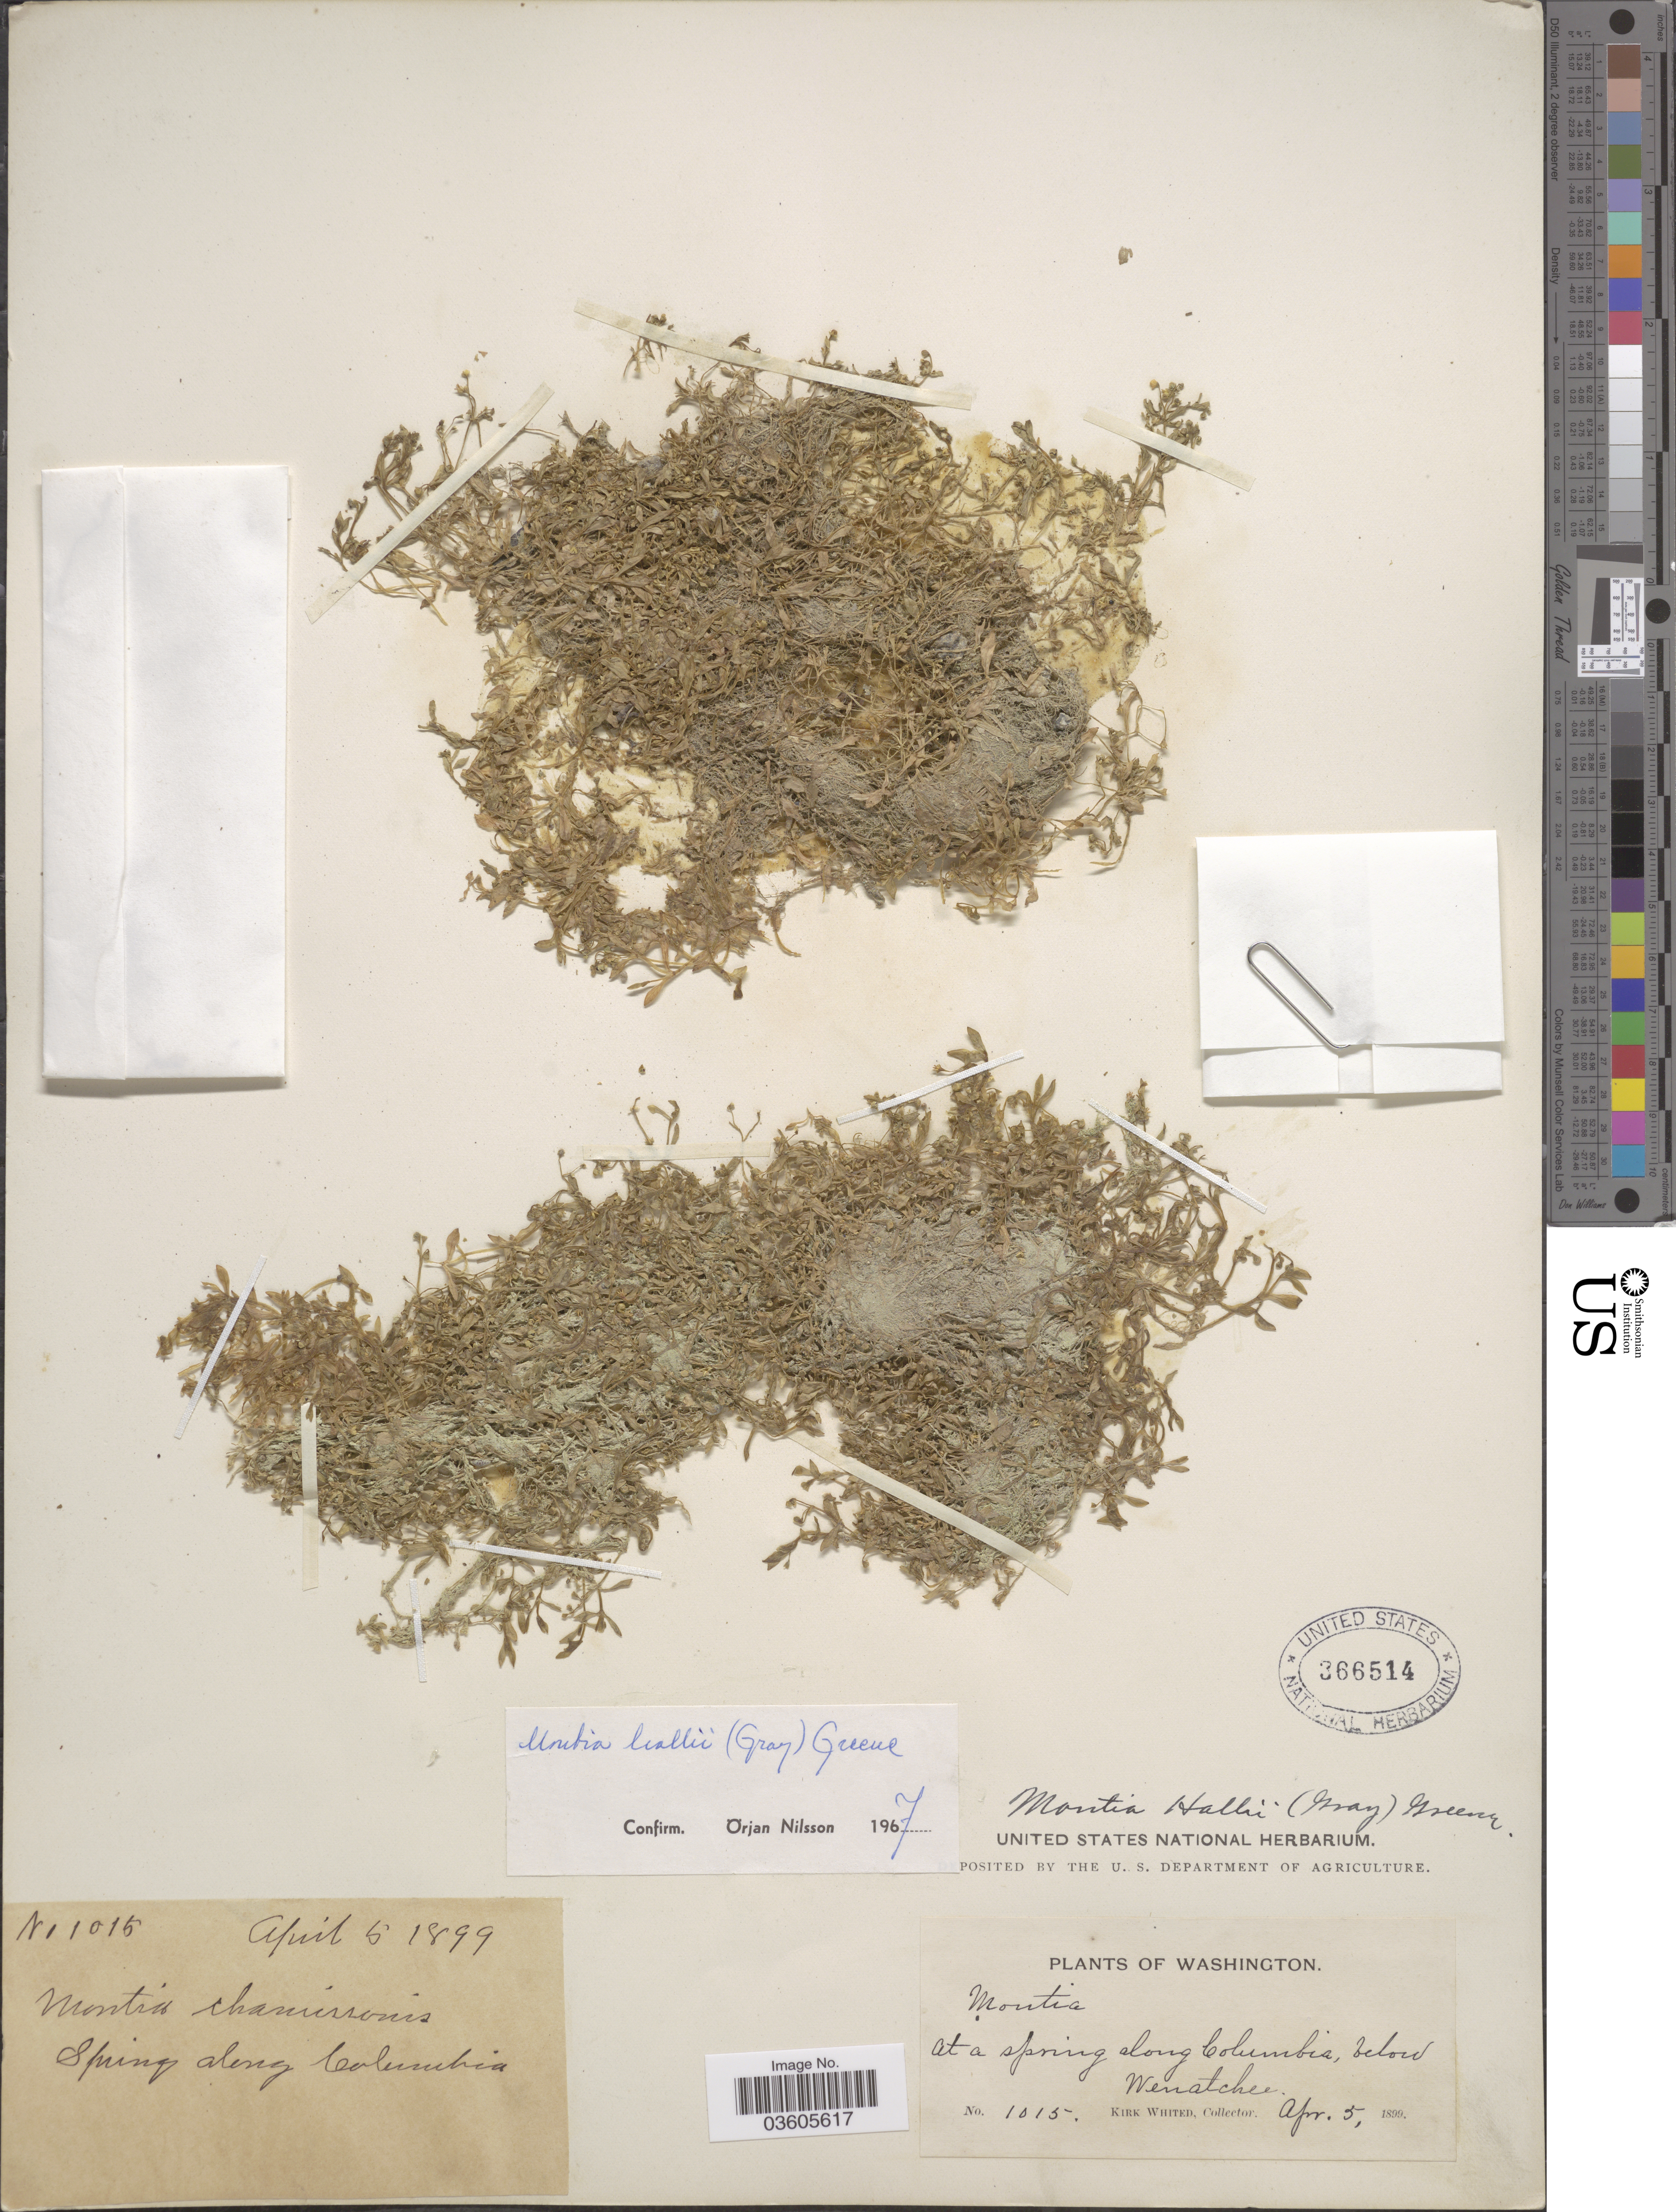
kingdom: Plantae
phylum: Tracheophyta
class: Magnoliopsida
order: Caryophyllales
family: Montiaceae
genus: Montia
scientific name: Montia hallii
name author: (A. Gray) Greene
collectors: K. Whited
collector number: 1015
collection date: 1899-04-05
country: United States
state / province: Washington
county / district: Chelan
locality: At a spring along Columbia, below Wenatchee.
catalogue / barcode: US 366514